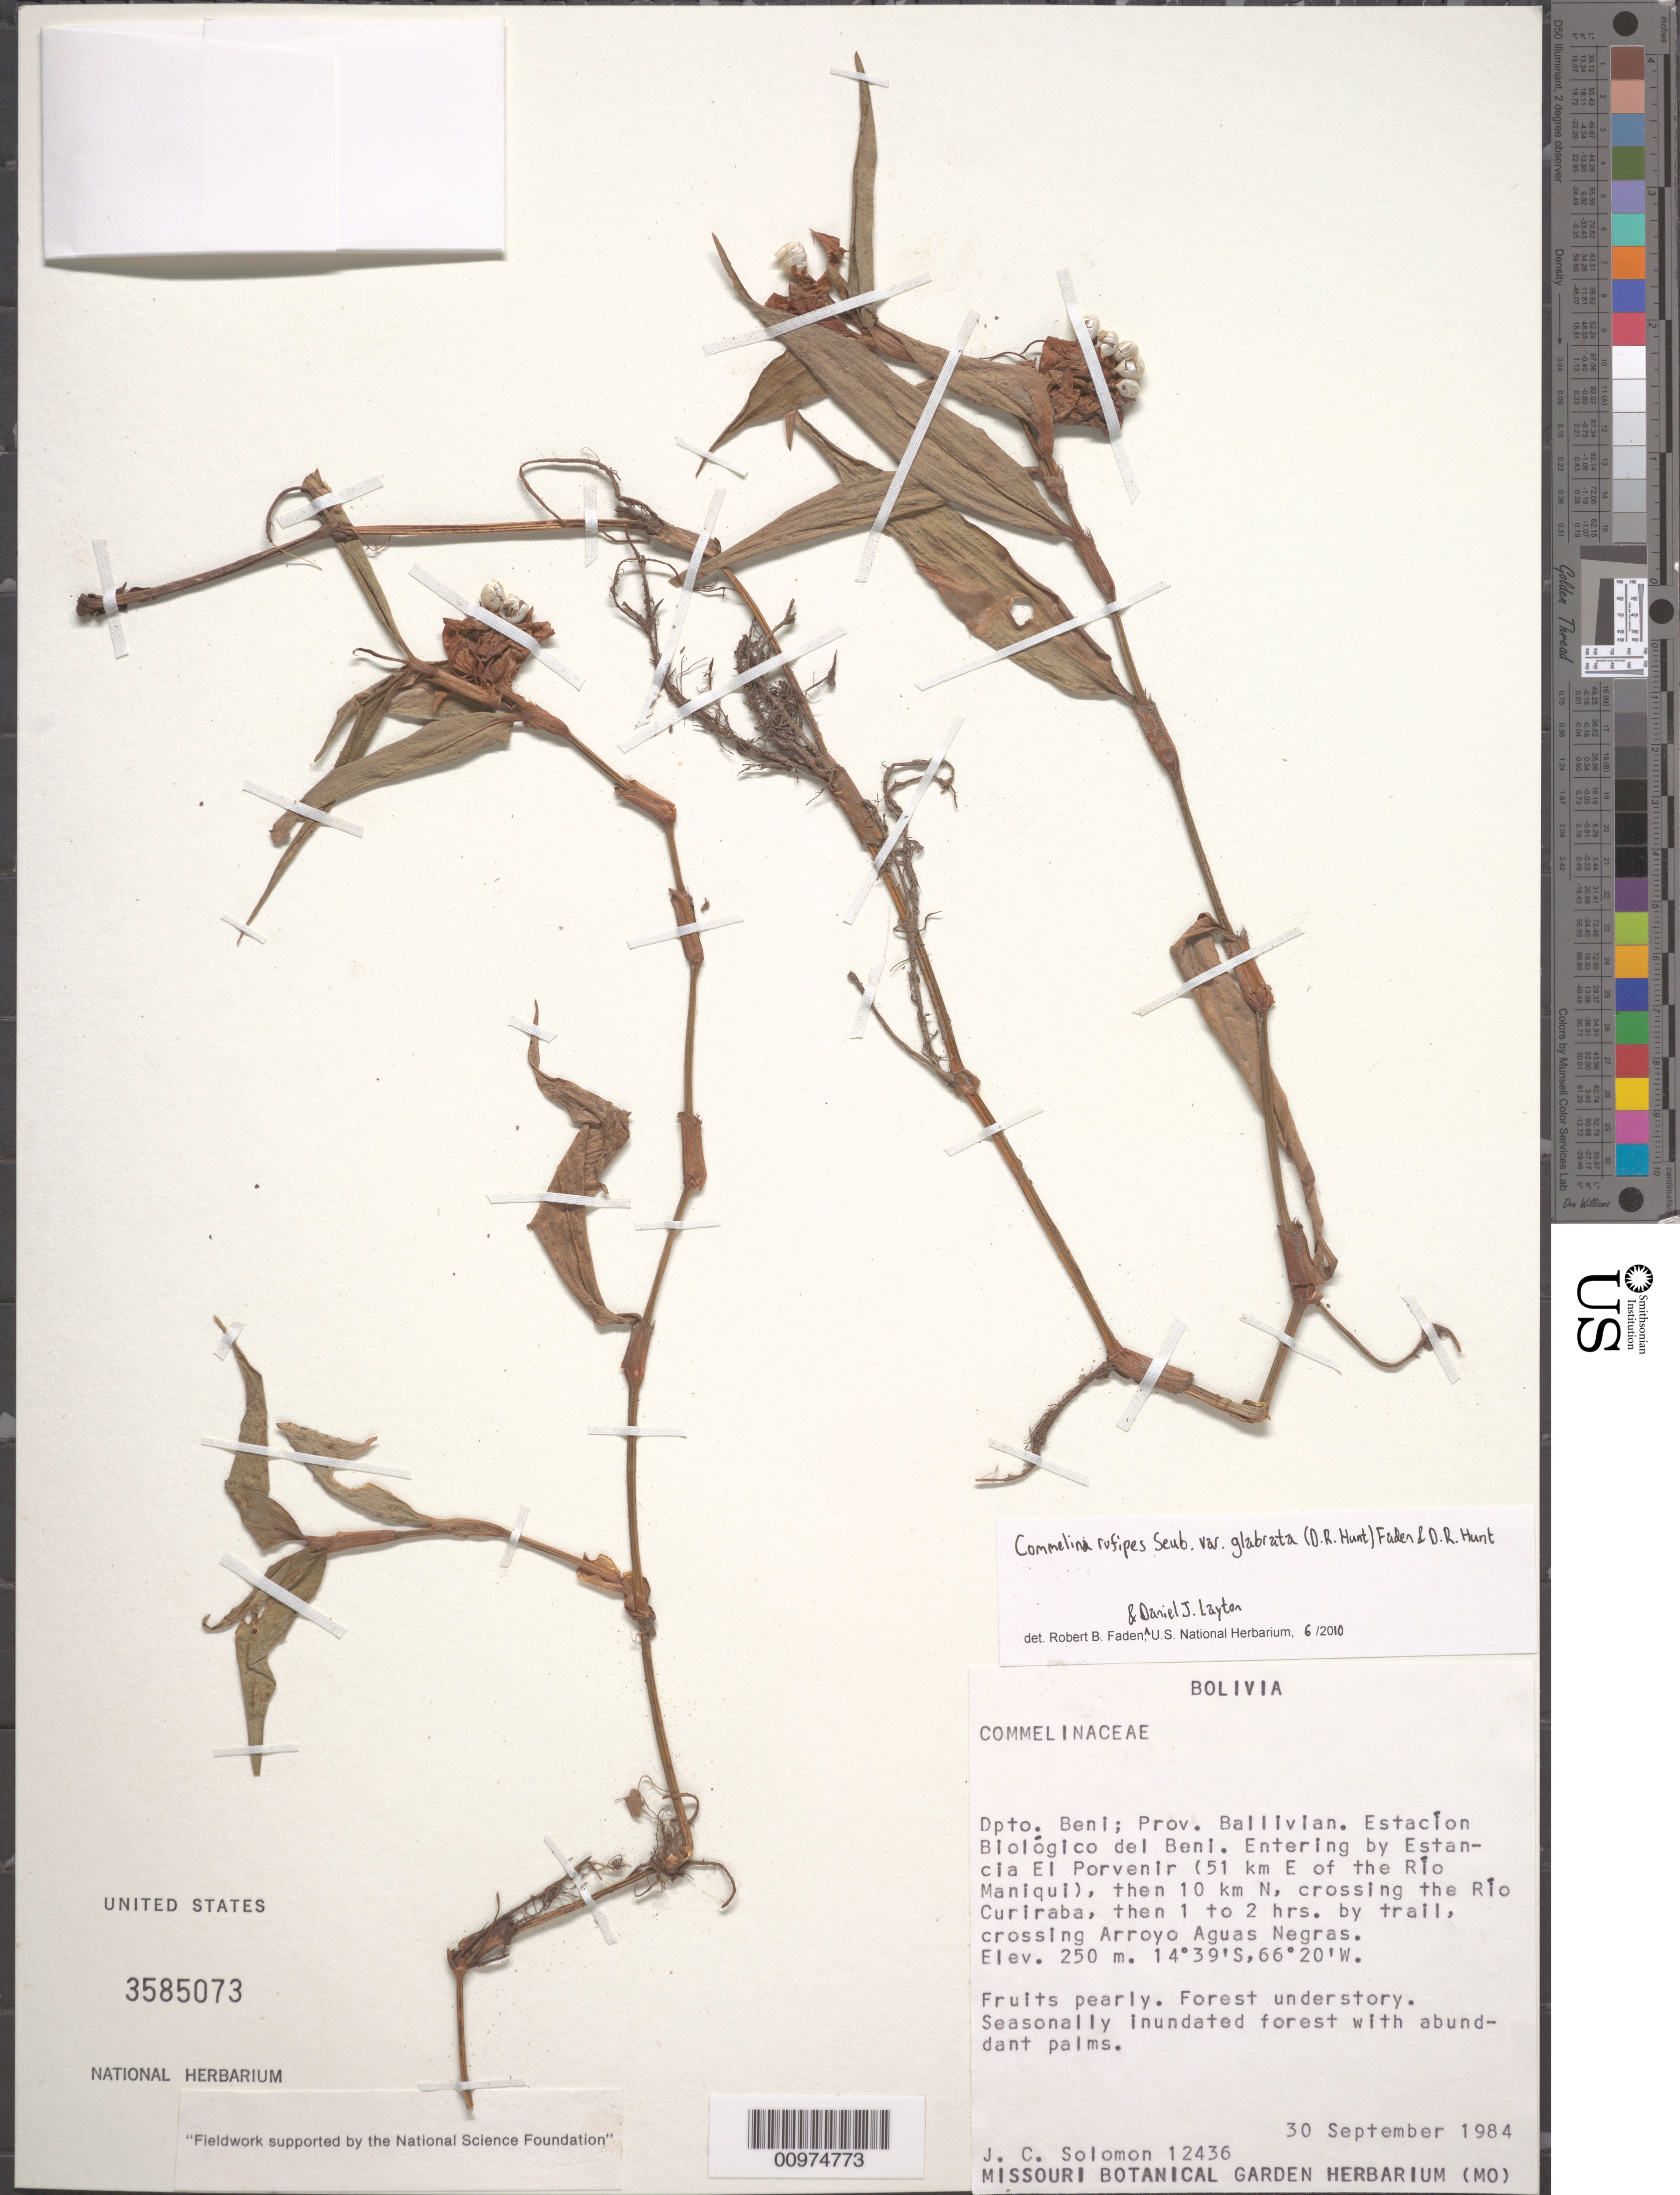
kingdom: Plantae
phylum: Tracheophyta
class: Liliopsida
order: Commelinales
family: Commelinaceae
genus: Commelina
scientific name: Commelina rufipes var. glabrata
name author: (D.R. Hunt) Faden & D.R. Hunt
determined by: Faden, Robert B., (US), Smithsonian Institution - National Museum of Natural History (UNITED STATES)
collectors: J. C. Solomon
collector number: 12436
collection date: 1984-09-30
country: Bolivia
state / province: Beni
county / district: Ballivián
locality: Dptol Beni; Estacion Biologico del Beni, Entering by Estancia El Porvcenir (51 km E of the Rio Maniqui), then 10 km N, crossing the Rio Curiraba, then 1 to 2 hrs. by trail, crossing Arroyo Aguas Negras.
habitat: Forest understroy. Seasonally inundated forest with abundant palms.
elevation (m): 250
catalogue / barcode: US 3585073